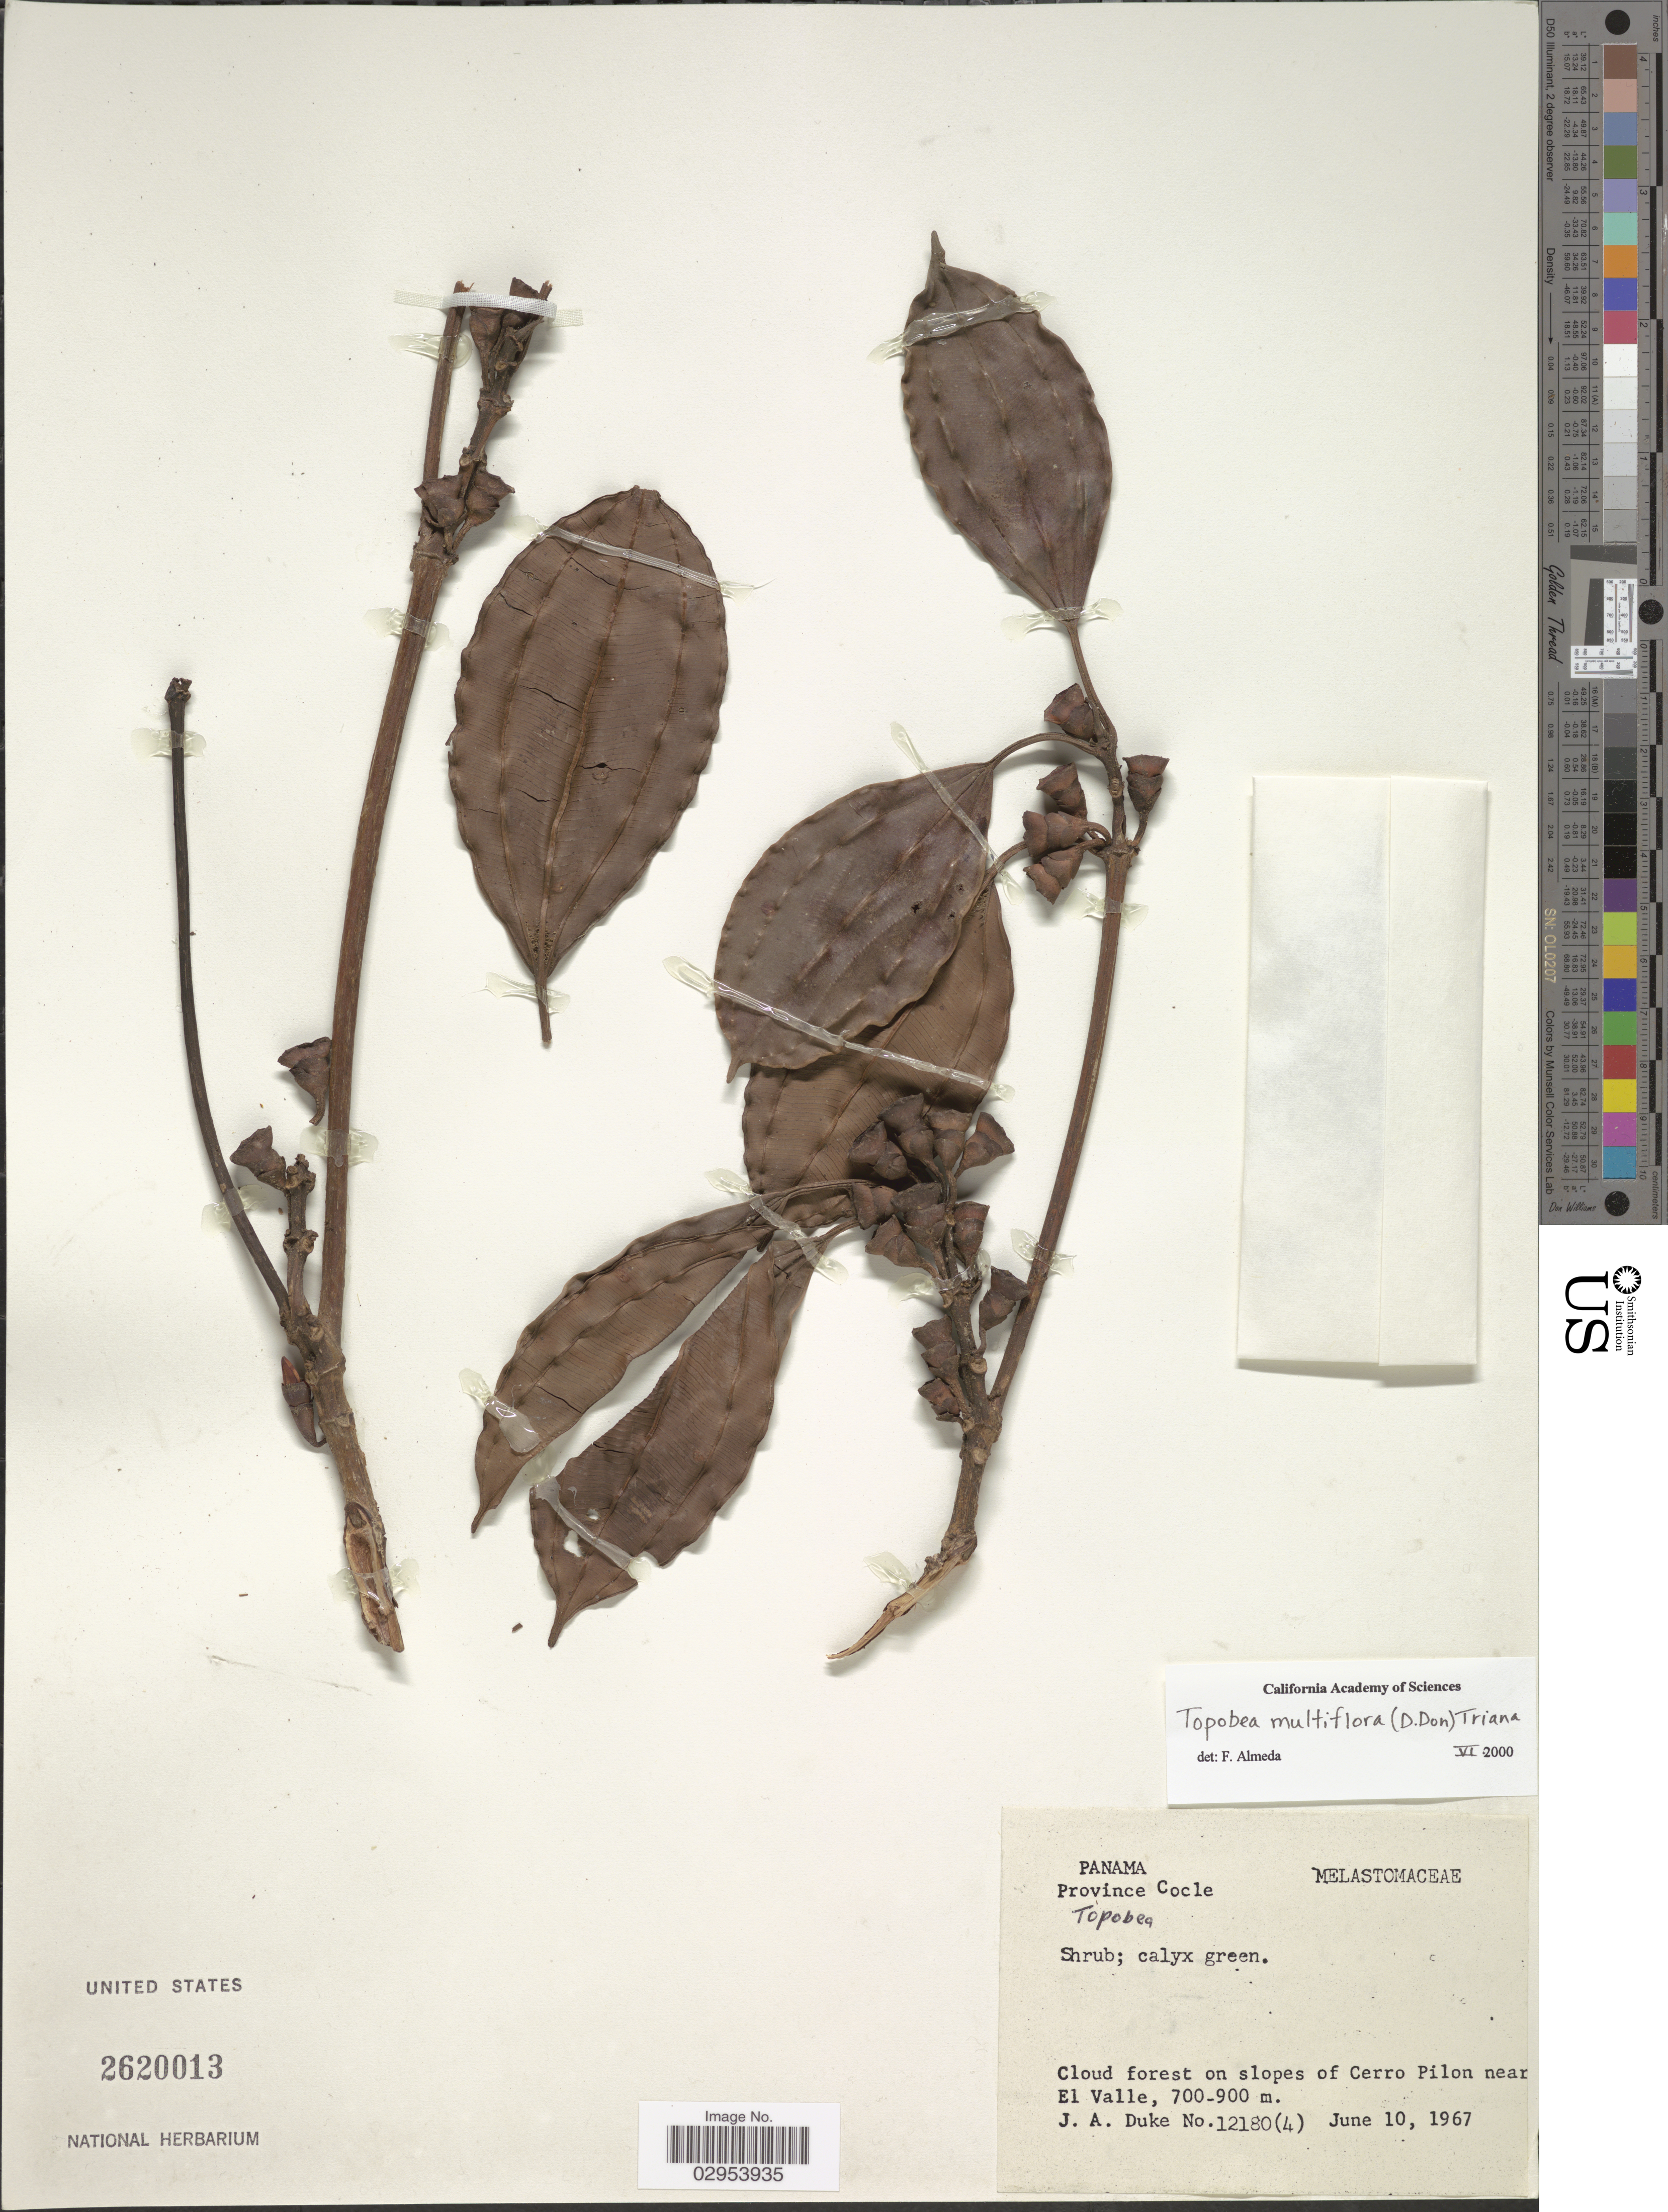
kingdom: Plantae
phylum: Tracheophyta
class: Magnoliopsida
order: Myrtales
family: Melastomataceae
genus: Topobea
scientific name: Topobea multiflora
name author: (D. Don) Triana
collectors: J. A. Duke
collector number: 12180(4)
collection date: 1967-06-10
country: Panama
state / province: Coclé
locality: Cloud forest on slopes of Cerro Pilon near El Valle.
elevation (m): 700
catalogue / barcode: US 2620013